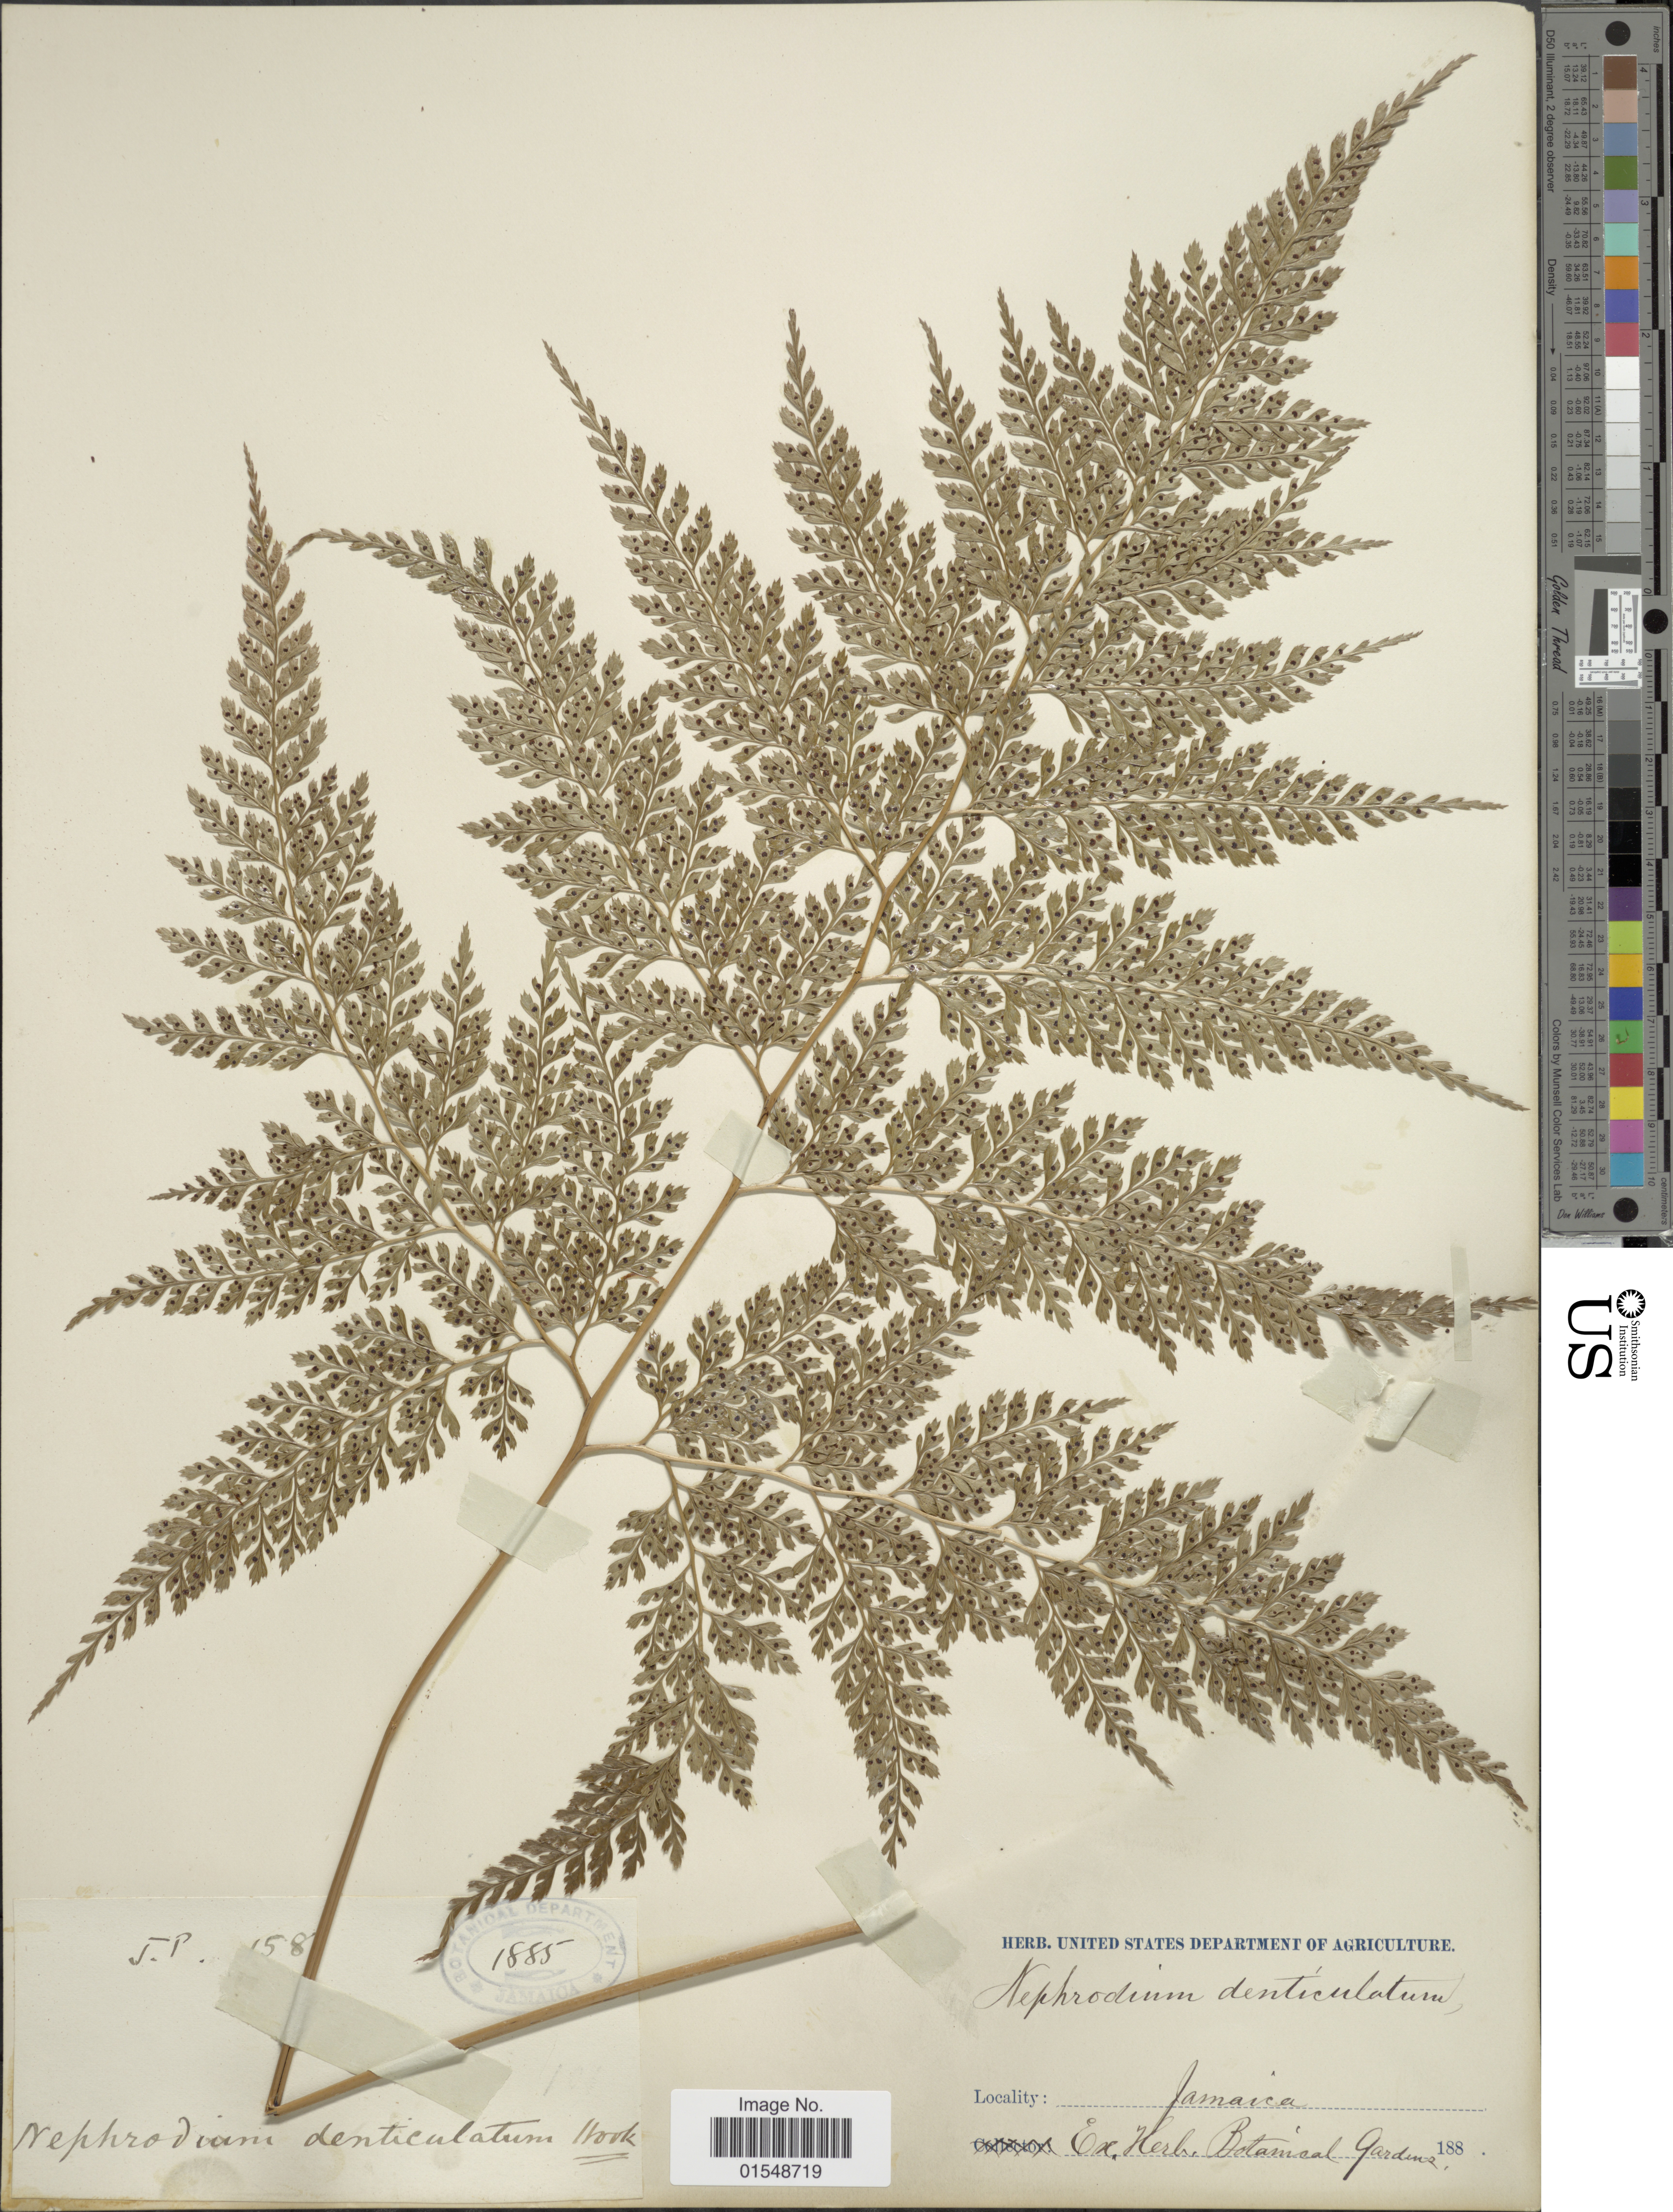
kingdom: Plantae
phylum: Tracheophyta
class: Polypodiopsida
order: Polypodiales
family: Dryopteridaceae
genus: Arachniodes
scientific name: Arachniodes denticulata var. denticulata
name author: (Sw.) Ching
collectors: J. P.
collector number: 158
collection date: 1885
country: Jamaica